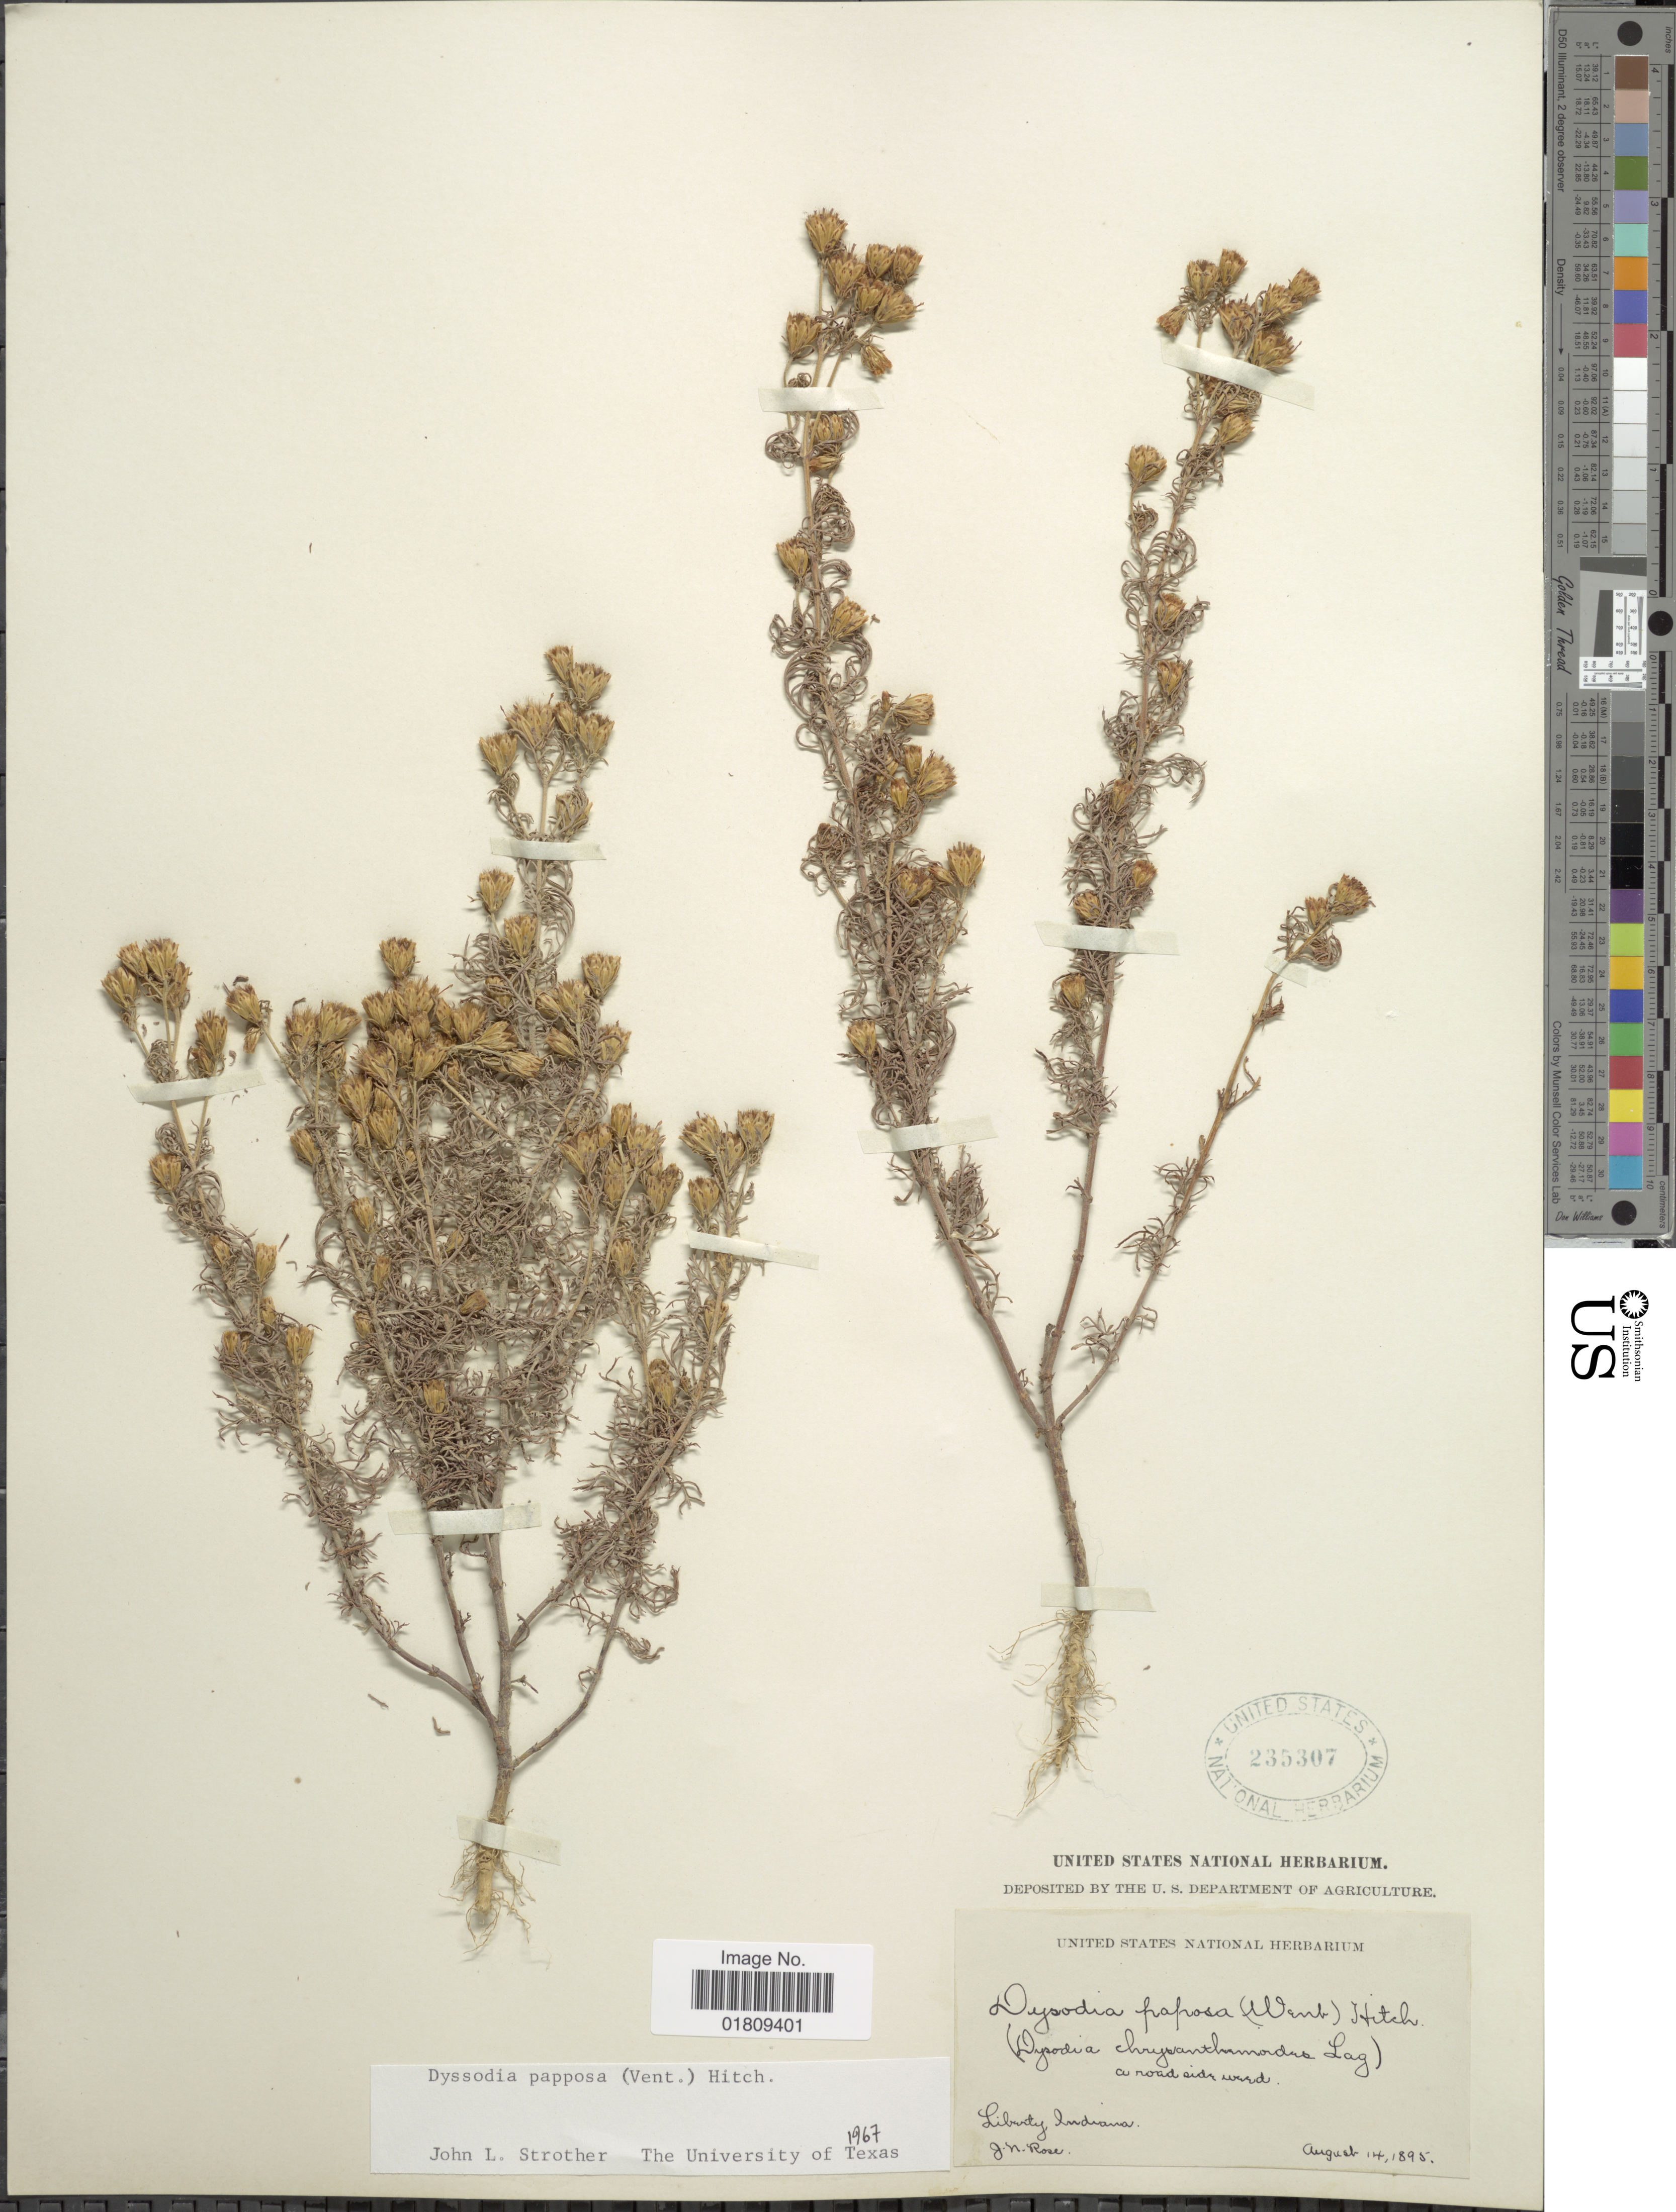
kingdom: Plantae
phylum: Tracheophyta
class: Magnoliopsida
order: Asterales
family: Asteraceae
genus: Dyssodia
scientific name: Dyssodia papposa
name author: (Vent.) Hitchc.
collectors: J. N. Rose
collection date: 1895-08-14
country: United States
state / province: Indiana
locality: A roadside ward, Liberty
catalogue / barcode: US 235307